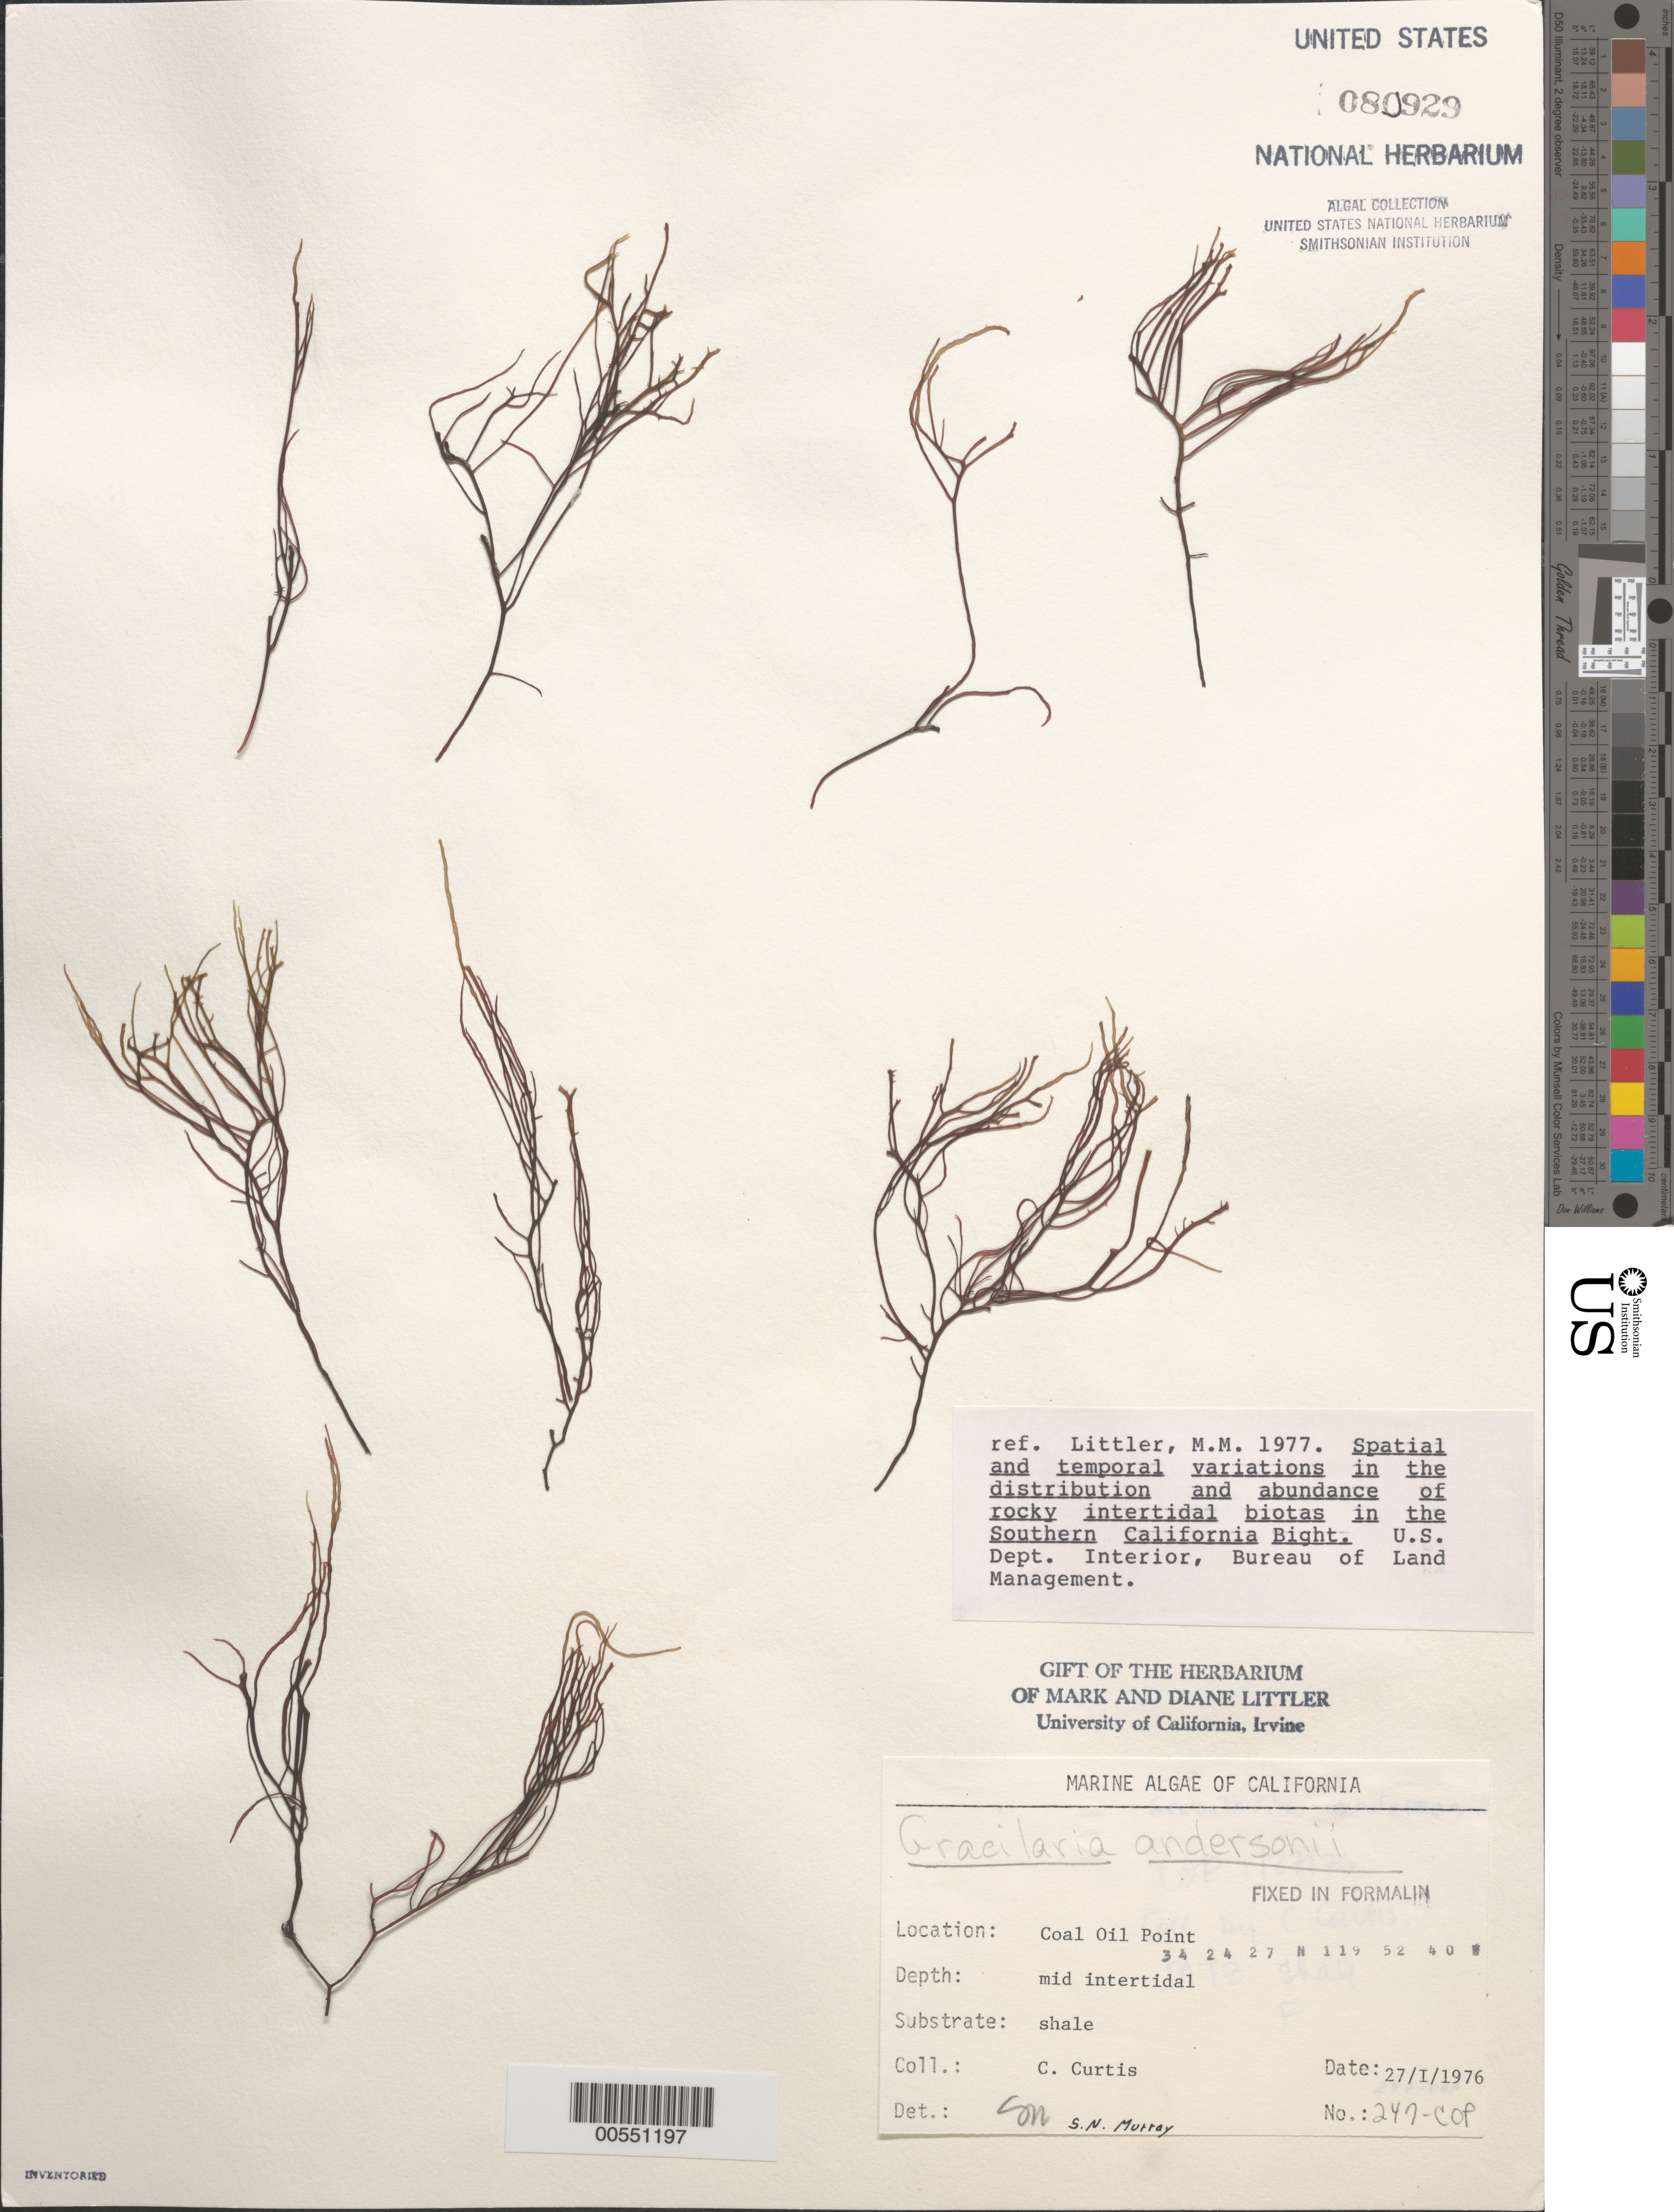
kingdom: Plantae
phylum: Rhodophyta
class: Florideophyceae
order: Gracilariales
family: Gracilariaceae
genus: Gracilariopsis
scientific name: Gracilariopsis andersonii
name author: (Grunow) E.Y. Dawson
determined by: Algae name updating Project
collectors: C. Curtis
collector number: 247-cop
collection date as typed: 27 Jan 1976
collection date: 1976-01-27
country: United States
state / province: California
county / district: Santa Barbara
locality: Coal Oil Point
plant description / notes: BLM-SOCALBIGHT Rocky Intertidal Survey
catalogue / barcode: US 80929